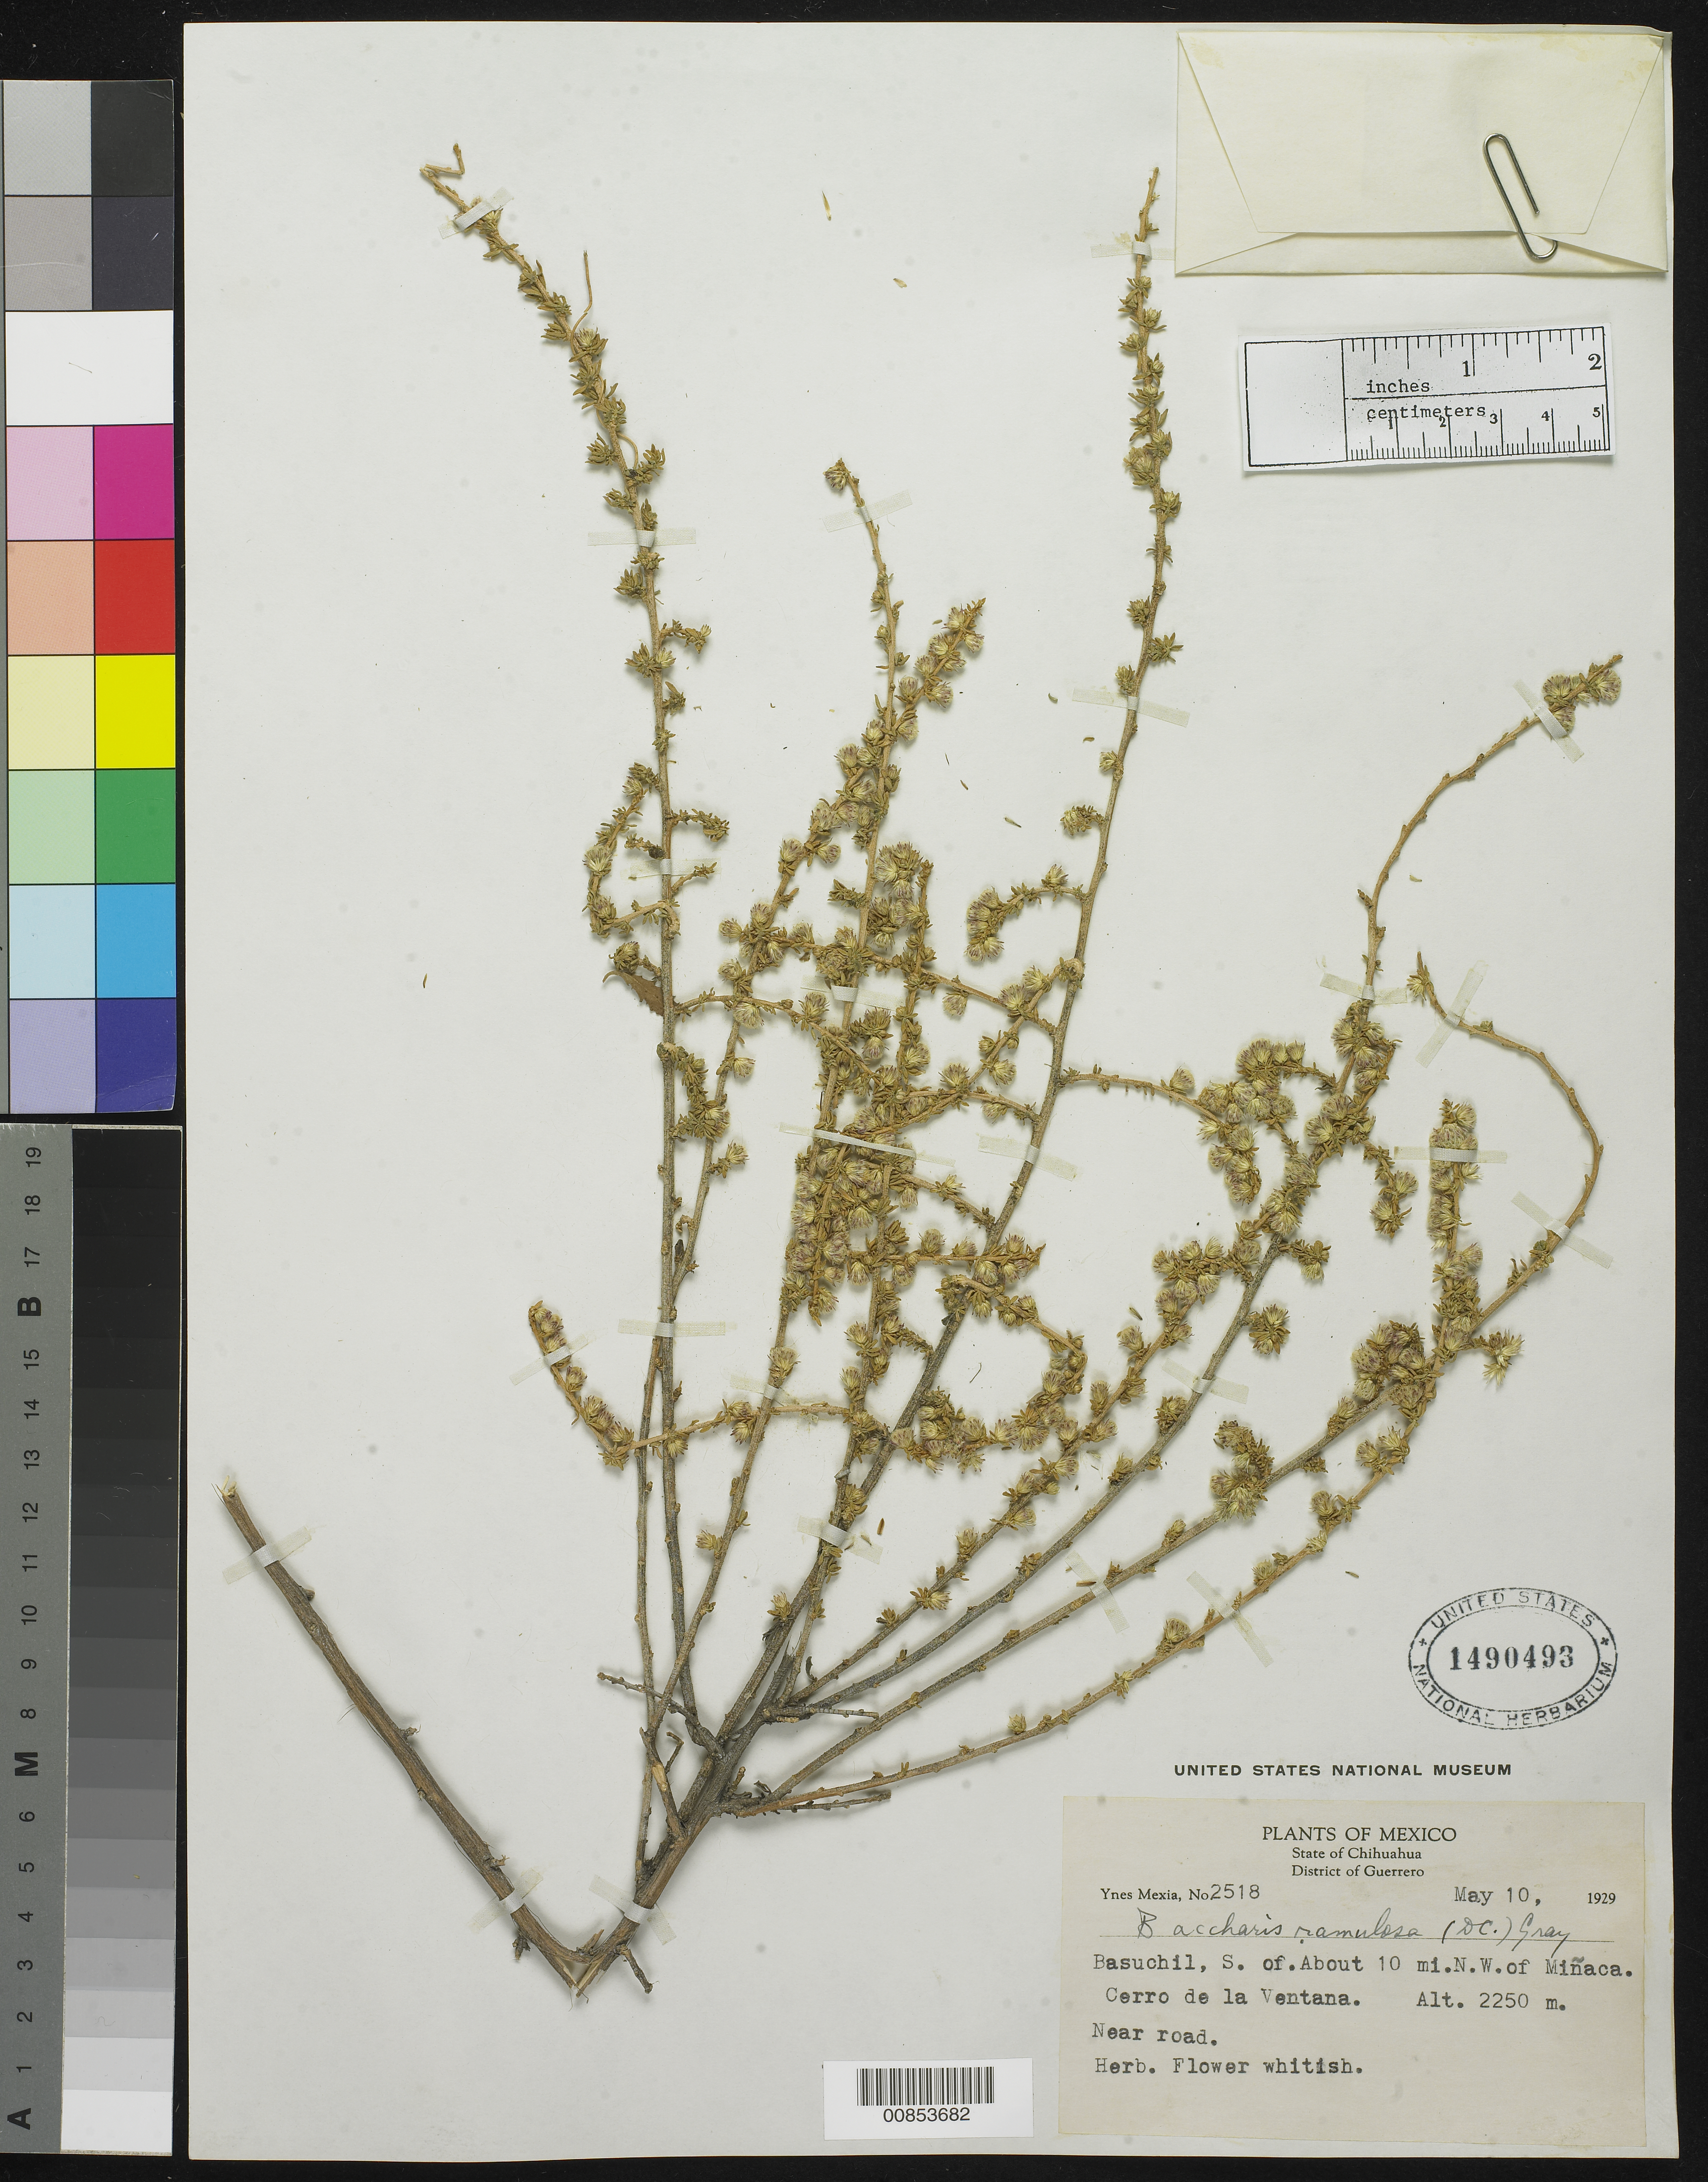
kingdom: Plantae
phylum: Tracheophyta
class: Magnoliopsida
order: Asterales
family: Asteraceae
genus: Baccharis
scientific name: Baccharis pteronioides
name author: DC.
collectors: Y. Mexia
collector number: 2518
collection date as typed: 10 May 1929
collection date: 1929-05-10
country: Mexico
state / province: Chihuahua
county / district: Guerrero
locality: Basuchil, S. of. About 10 mi. N.W. of Miñaca. Cerro de la Ventana.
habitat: Near road.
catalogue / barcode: US 1490493